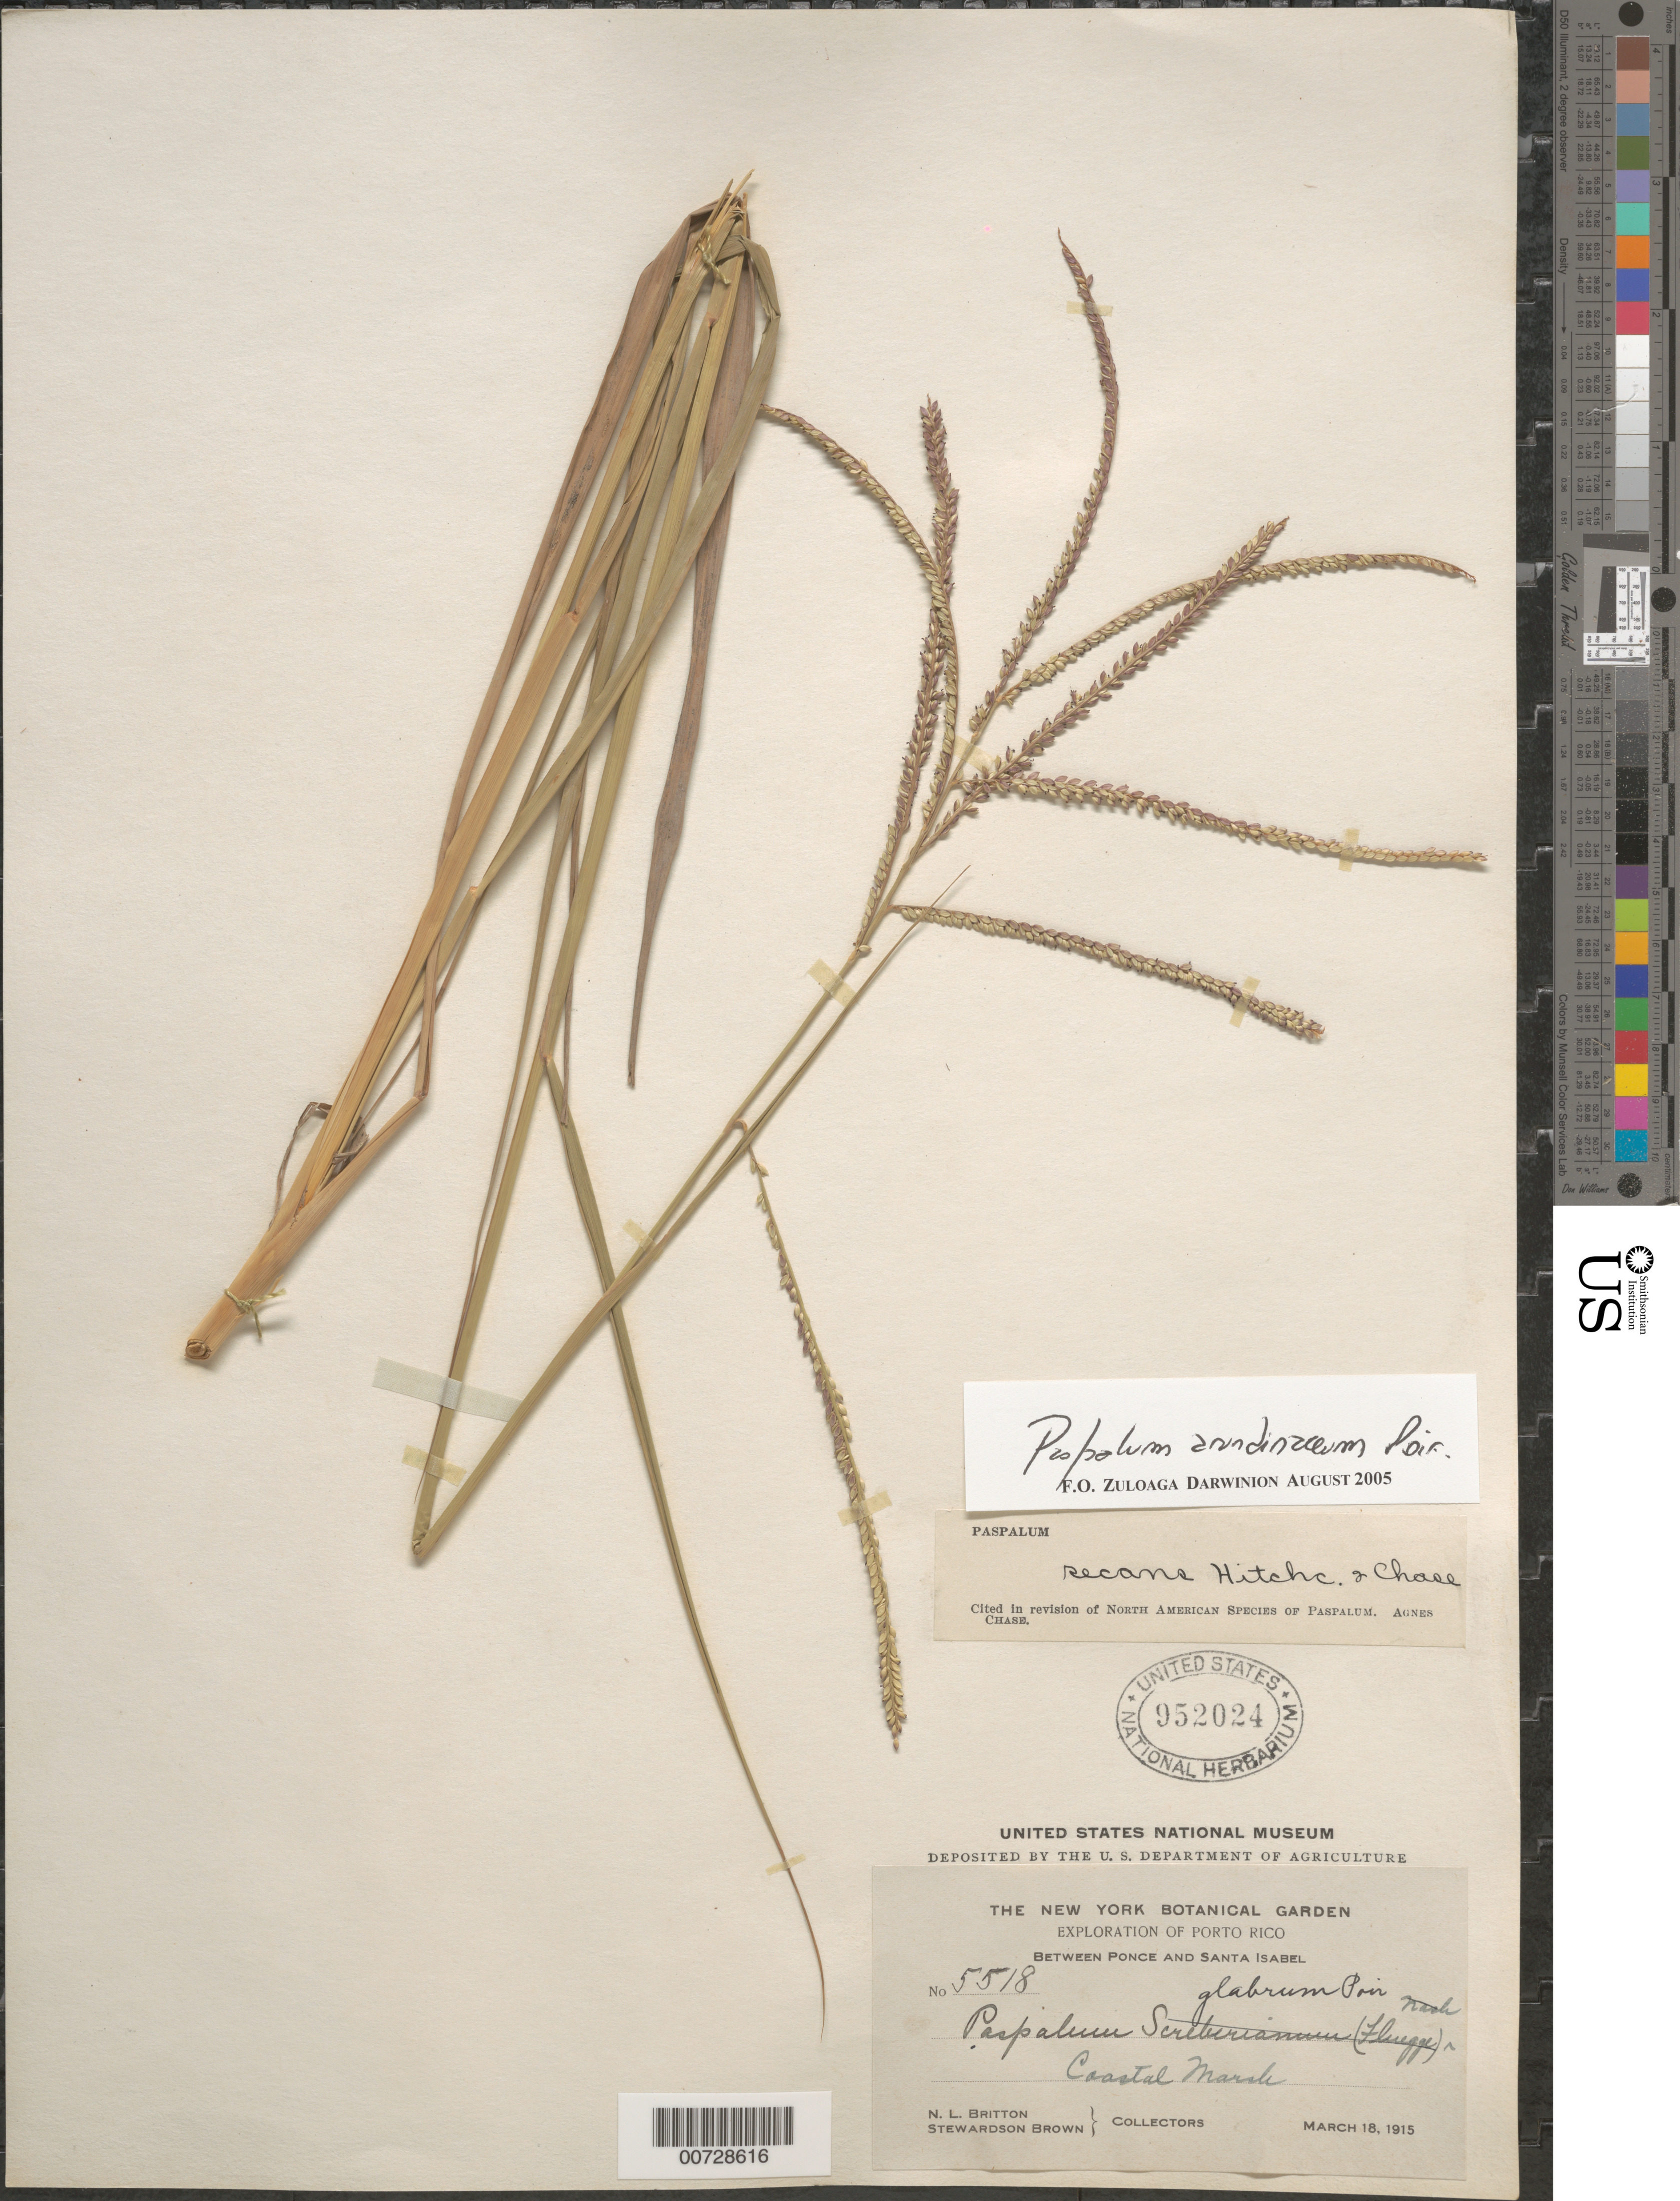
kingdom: Plantae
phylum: Tracheophyta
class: Liliopsida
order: Poales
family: Poaceae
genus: Paspalum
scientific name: Paspalum arundinaceum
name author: Poir.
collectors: N. Britton & S. Brown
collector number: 5518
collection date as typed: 18 Mar 1915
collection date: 1915-03-18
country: Puerto Rico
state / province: Ponce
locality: Ponce and Santa Isabel, btw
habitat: Coastal marsh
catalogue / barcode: US 952024